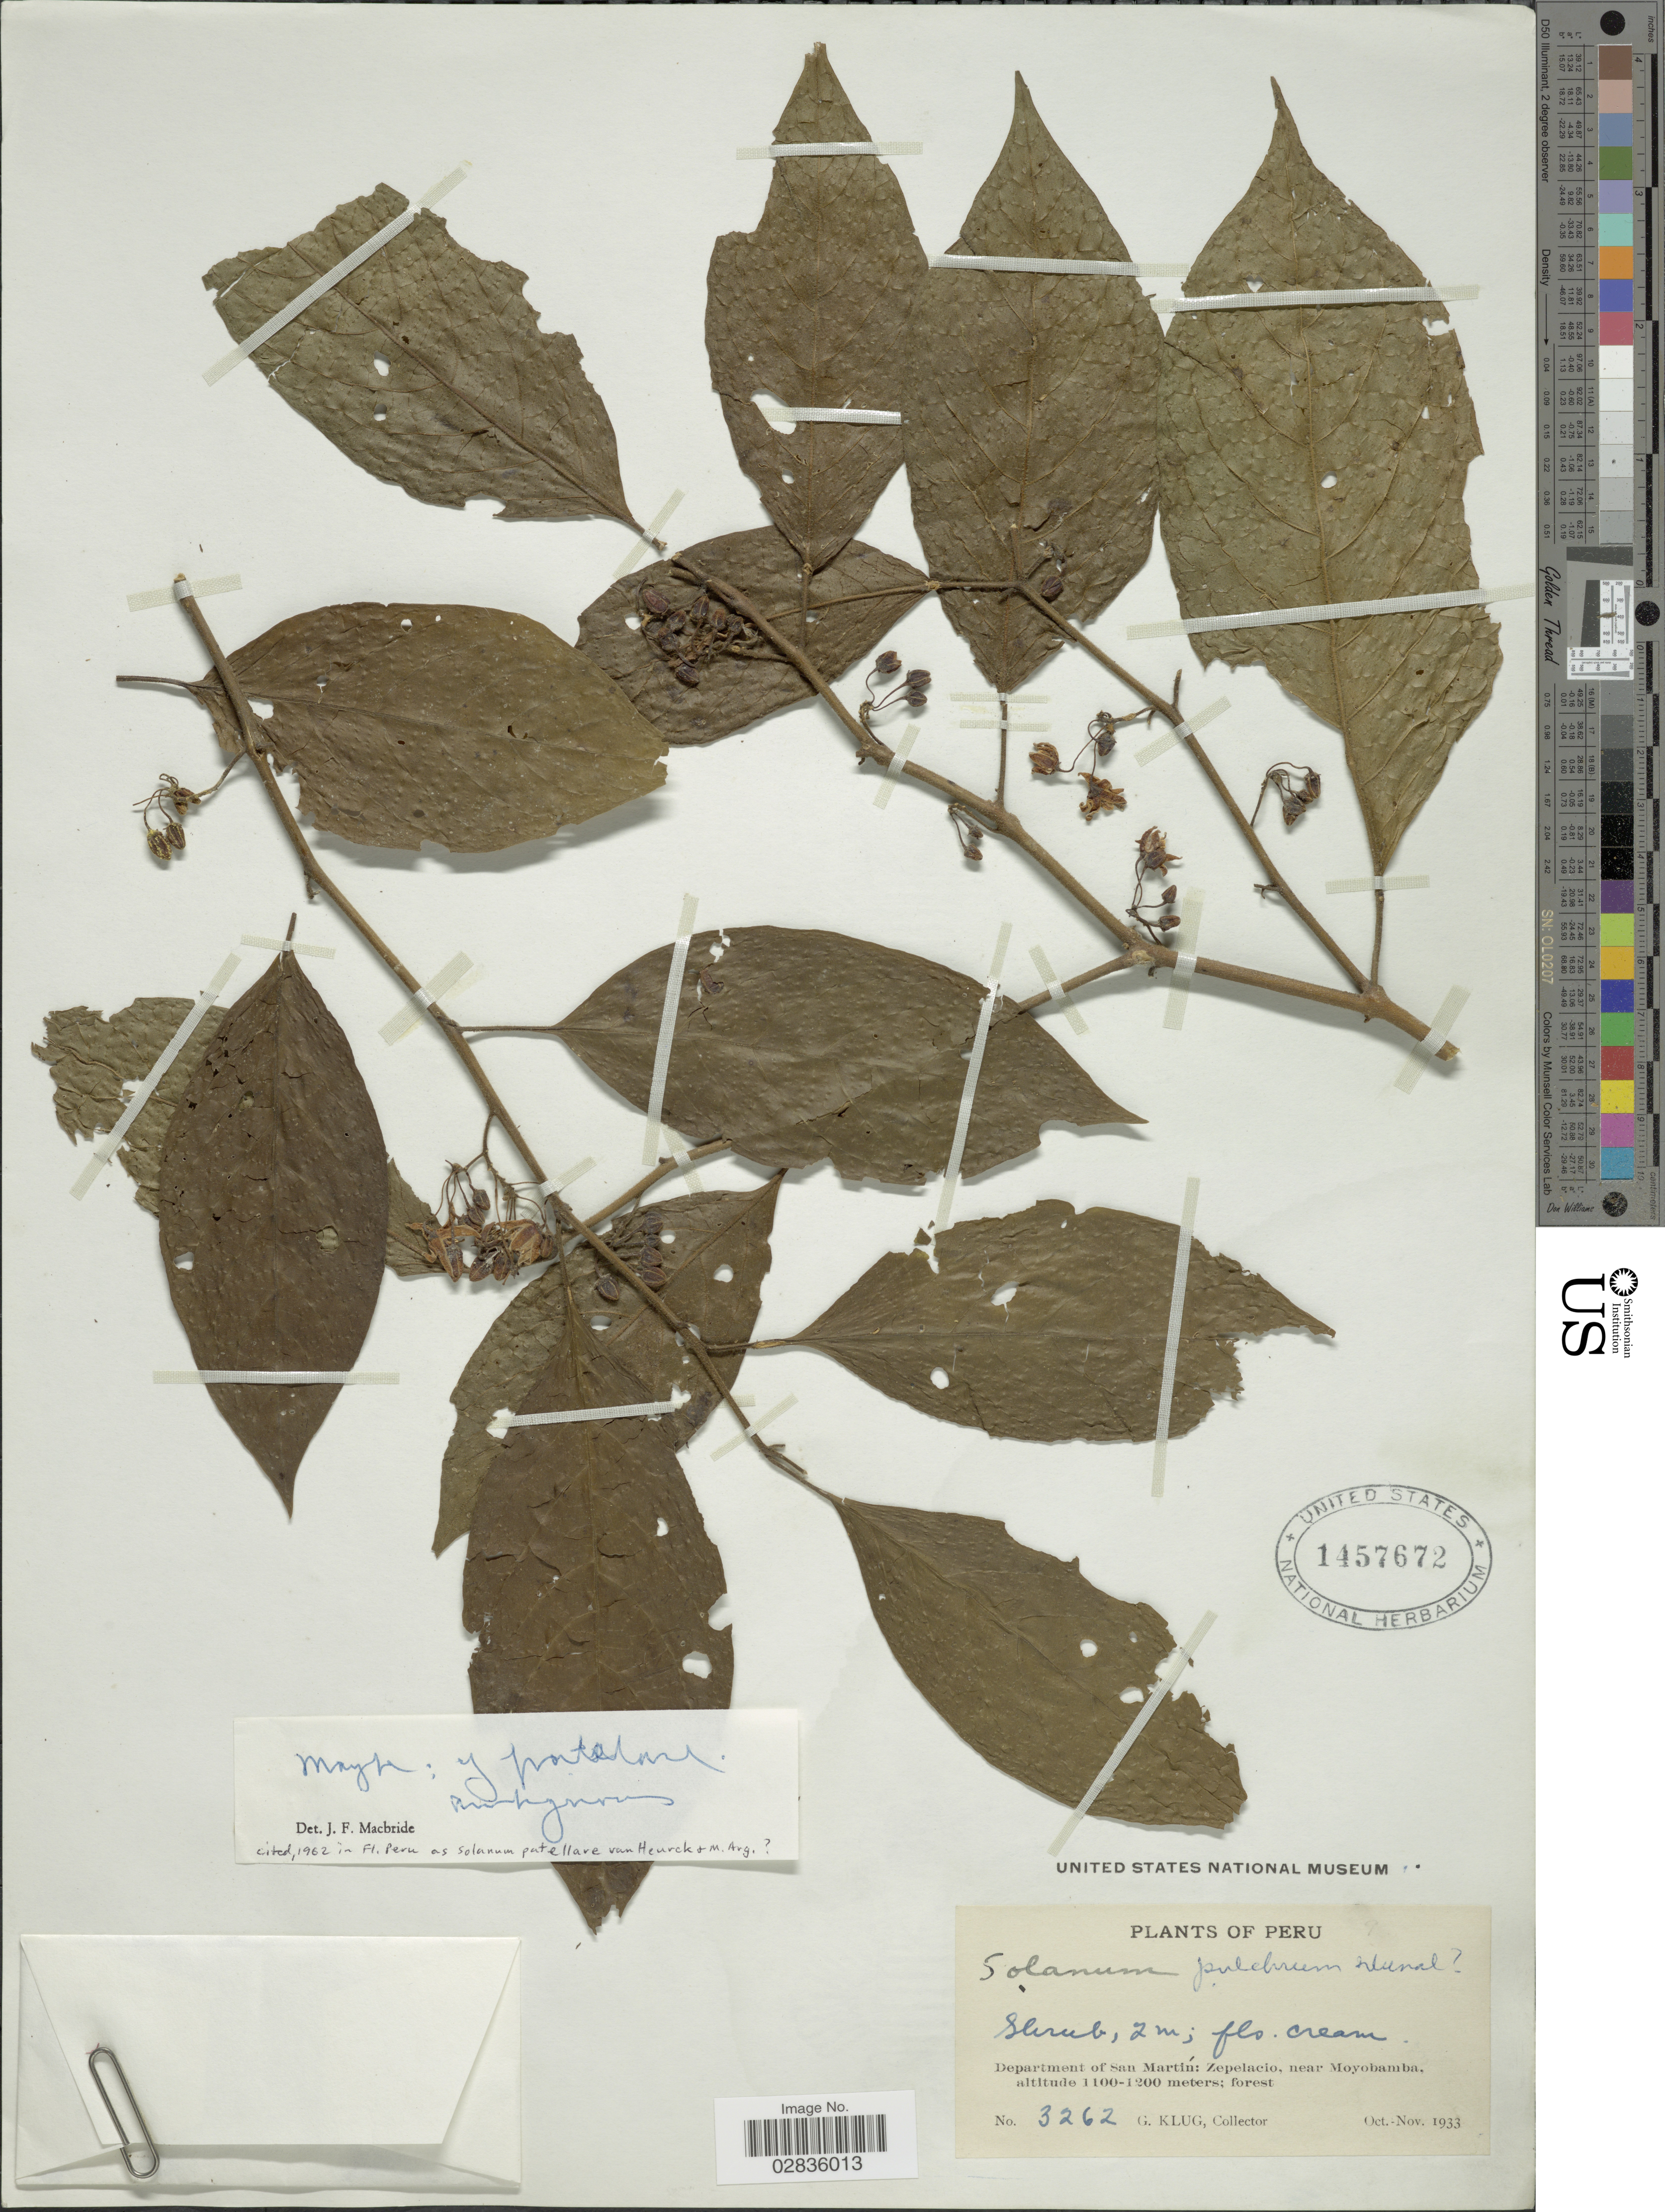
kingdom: Plantae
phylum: Tracheophyta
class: Magnoliopsida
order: Solanales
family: Solanaceae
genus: Solanum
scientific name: Solanum leucocarpon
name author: Dunal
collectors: G. Klug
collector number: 3262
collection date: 1933-10/1933-11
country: Peru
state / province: San Martín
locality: Department of San Martín: Zepelacio, near Moyobamba.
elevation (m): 1100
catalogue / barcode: US 1457672